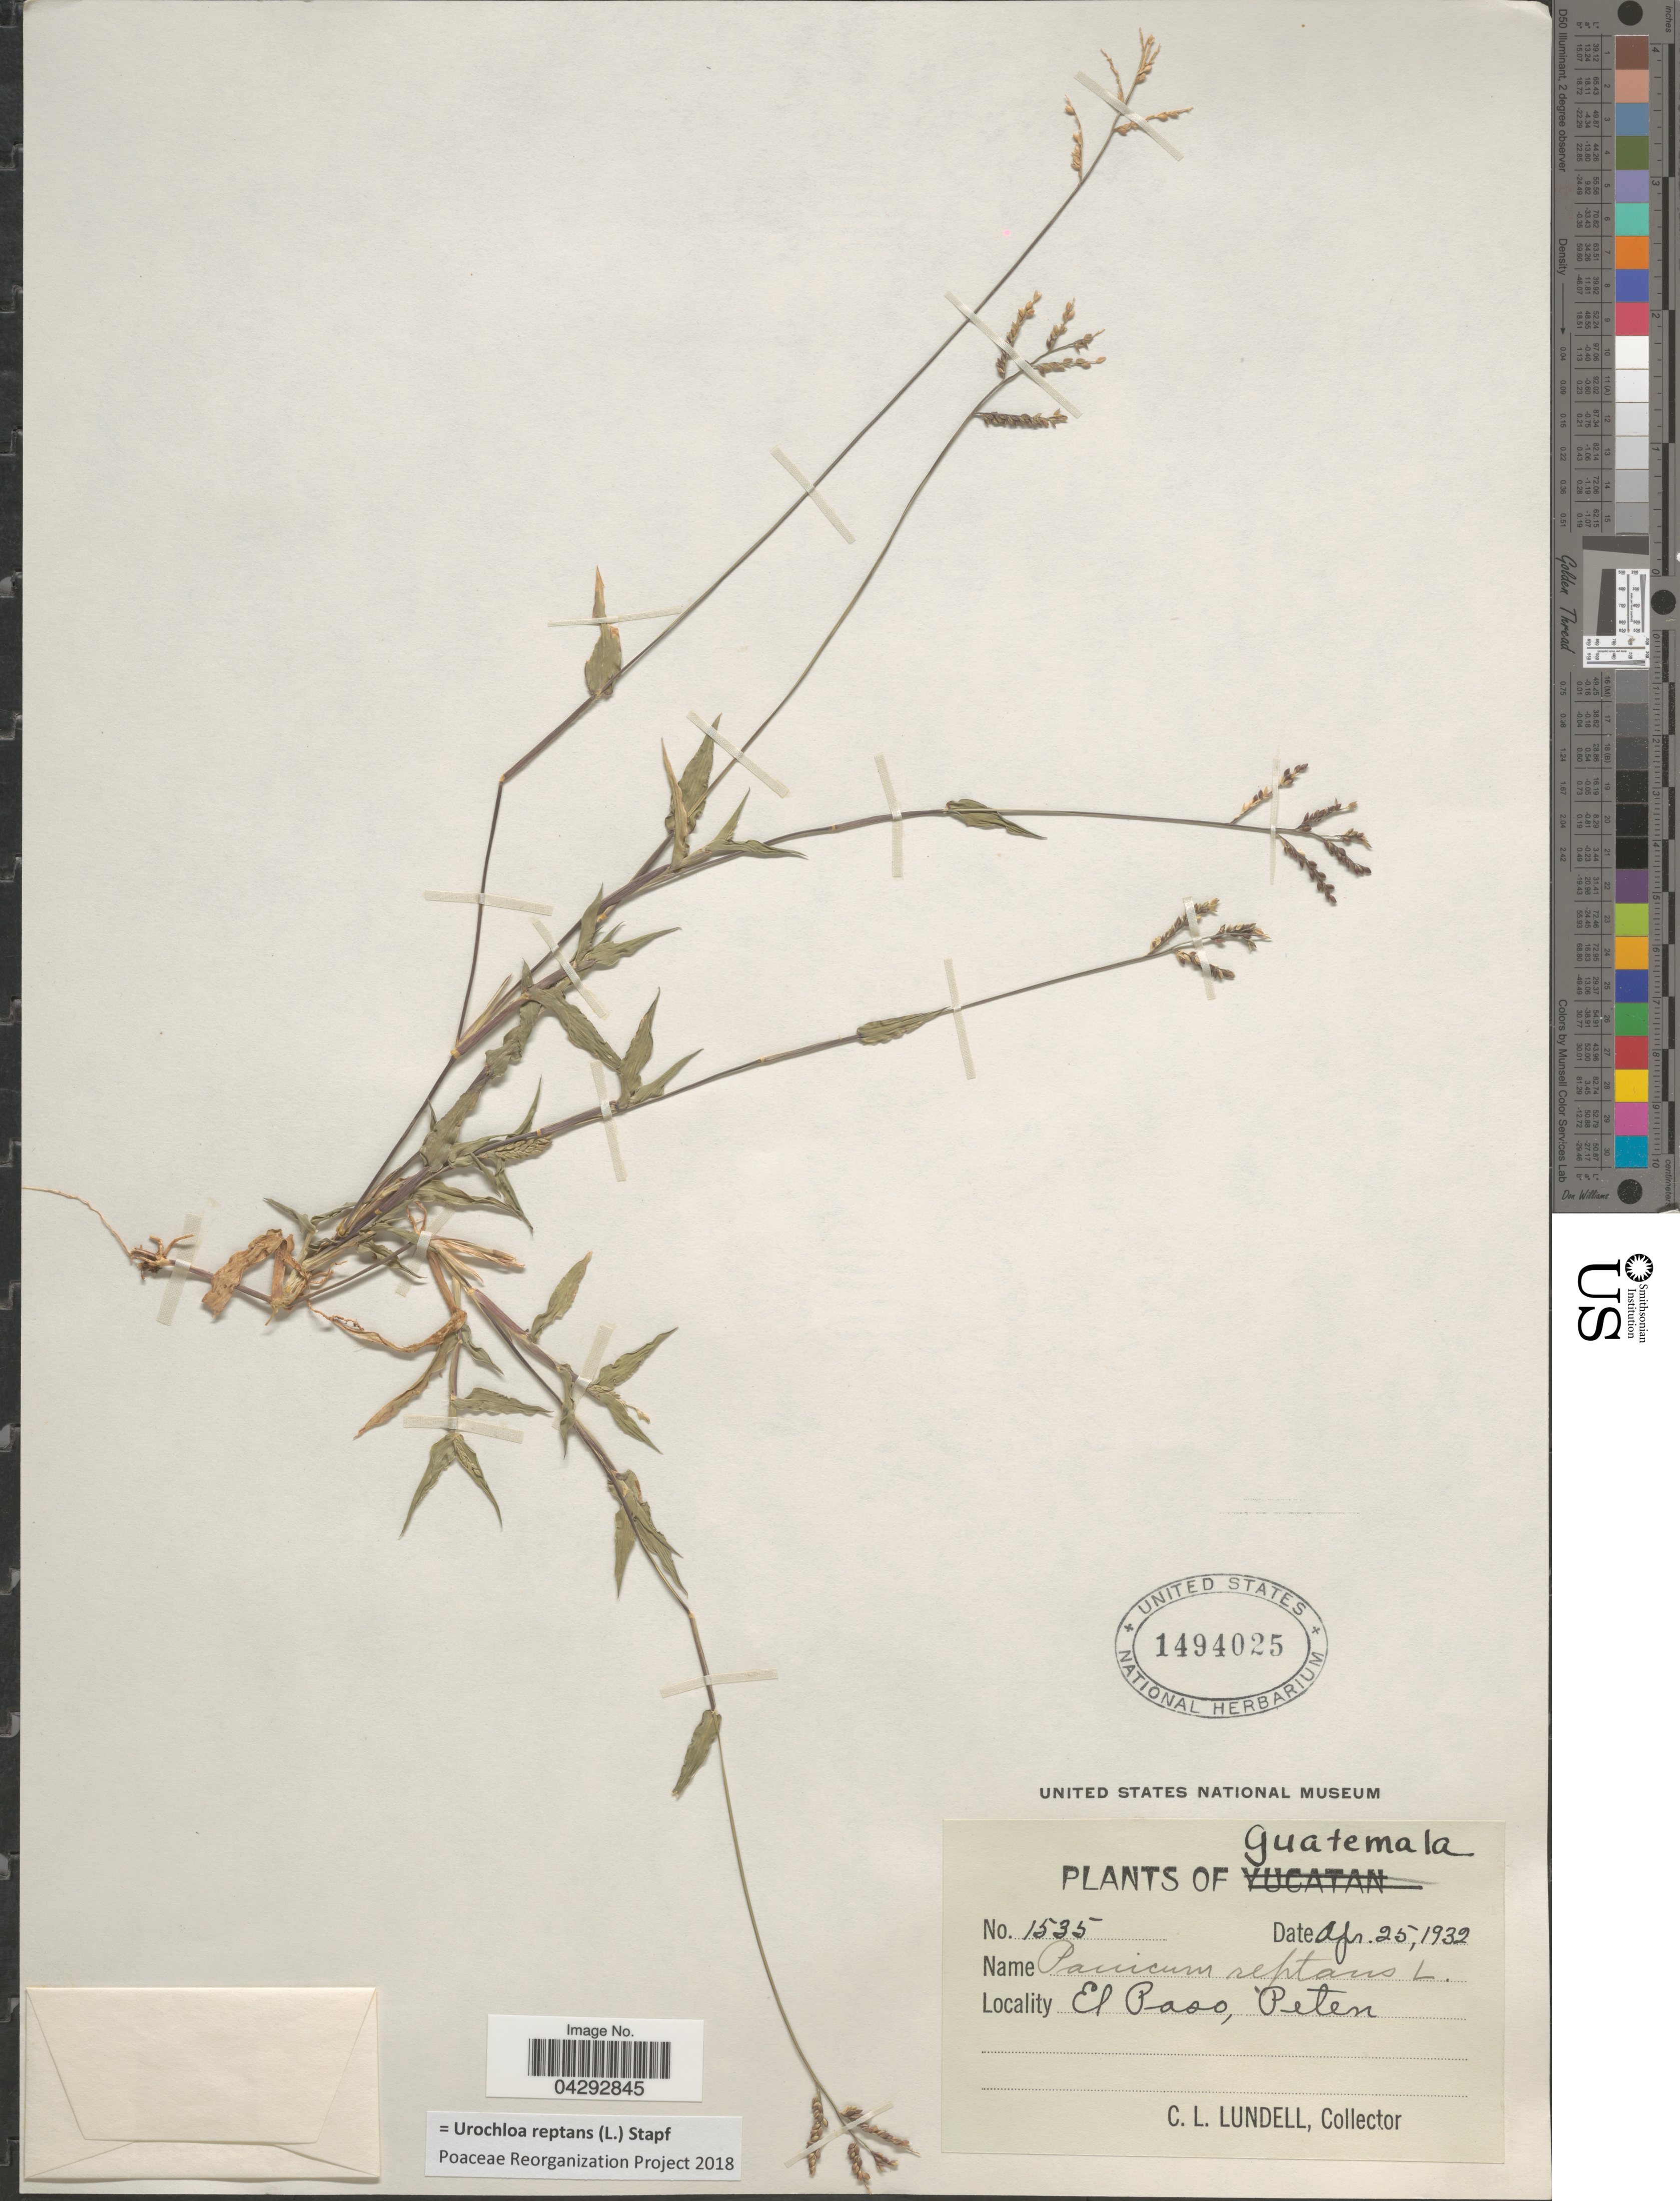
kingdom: Plantae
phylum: Tracheophyta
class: Liliopsida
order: Poales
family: Poaceae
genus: Urochloa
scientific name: Urochloa reptans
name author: (L.) Stapf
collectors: C. L. Lundell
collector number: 1535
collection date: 1932-04-25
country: Guatemala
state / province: El Peten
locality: El Paso.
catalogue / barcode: US 1494025